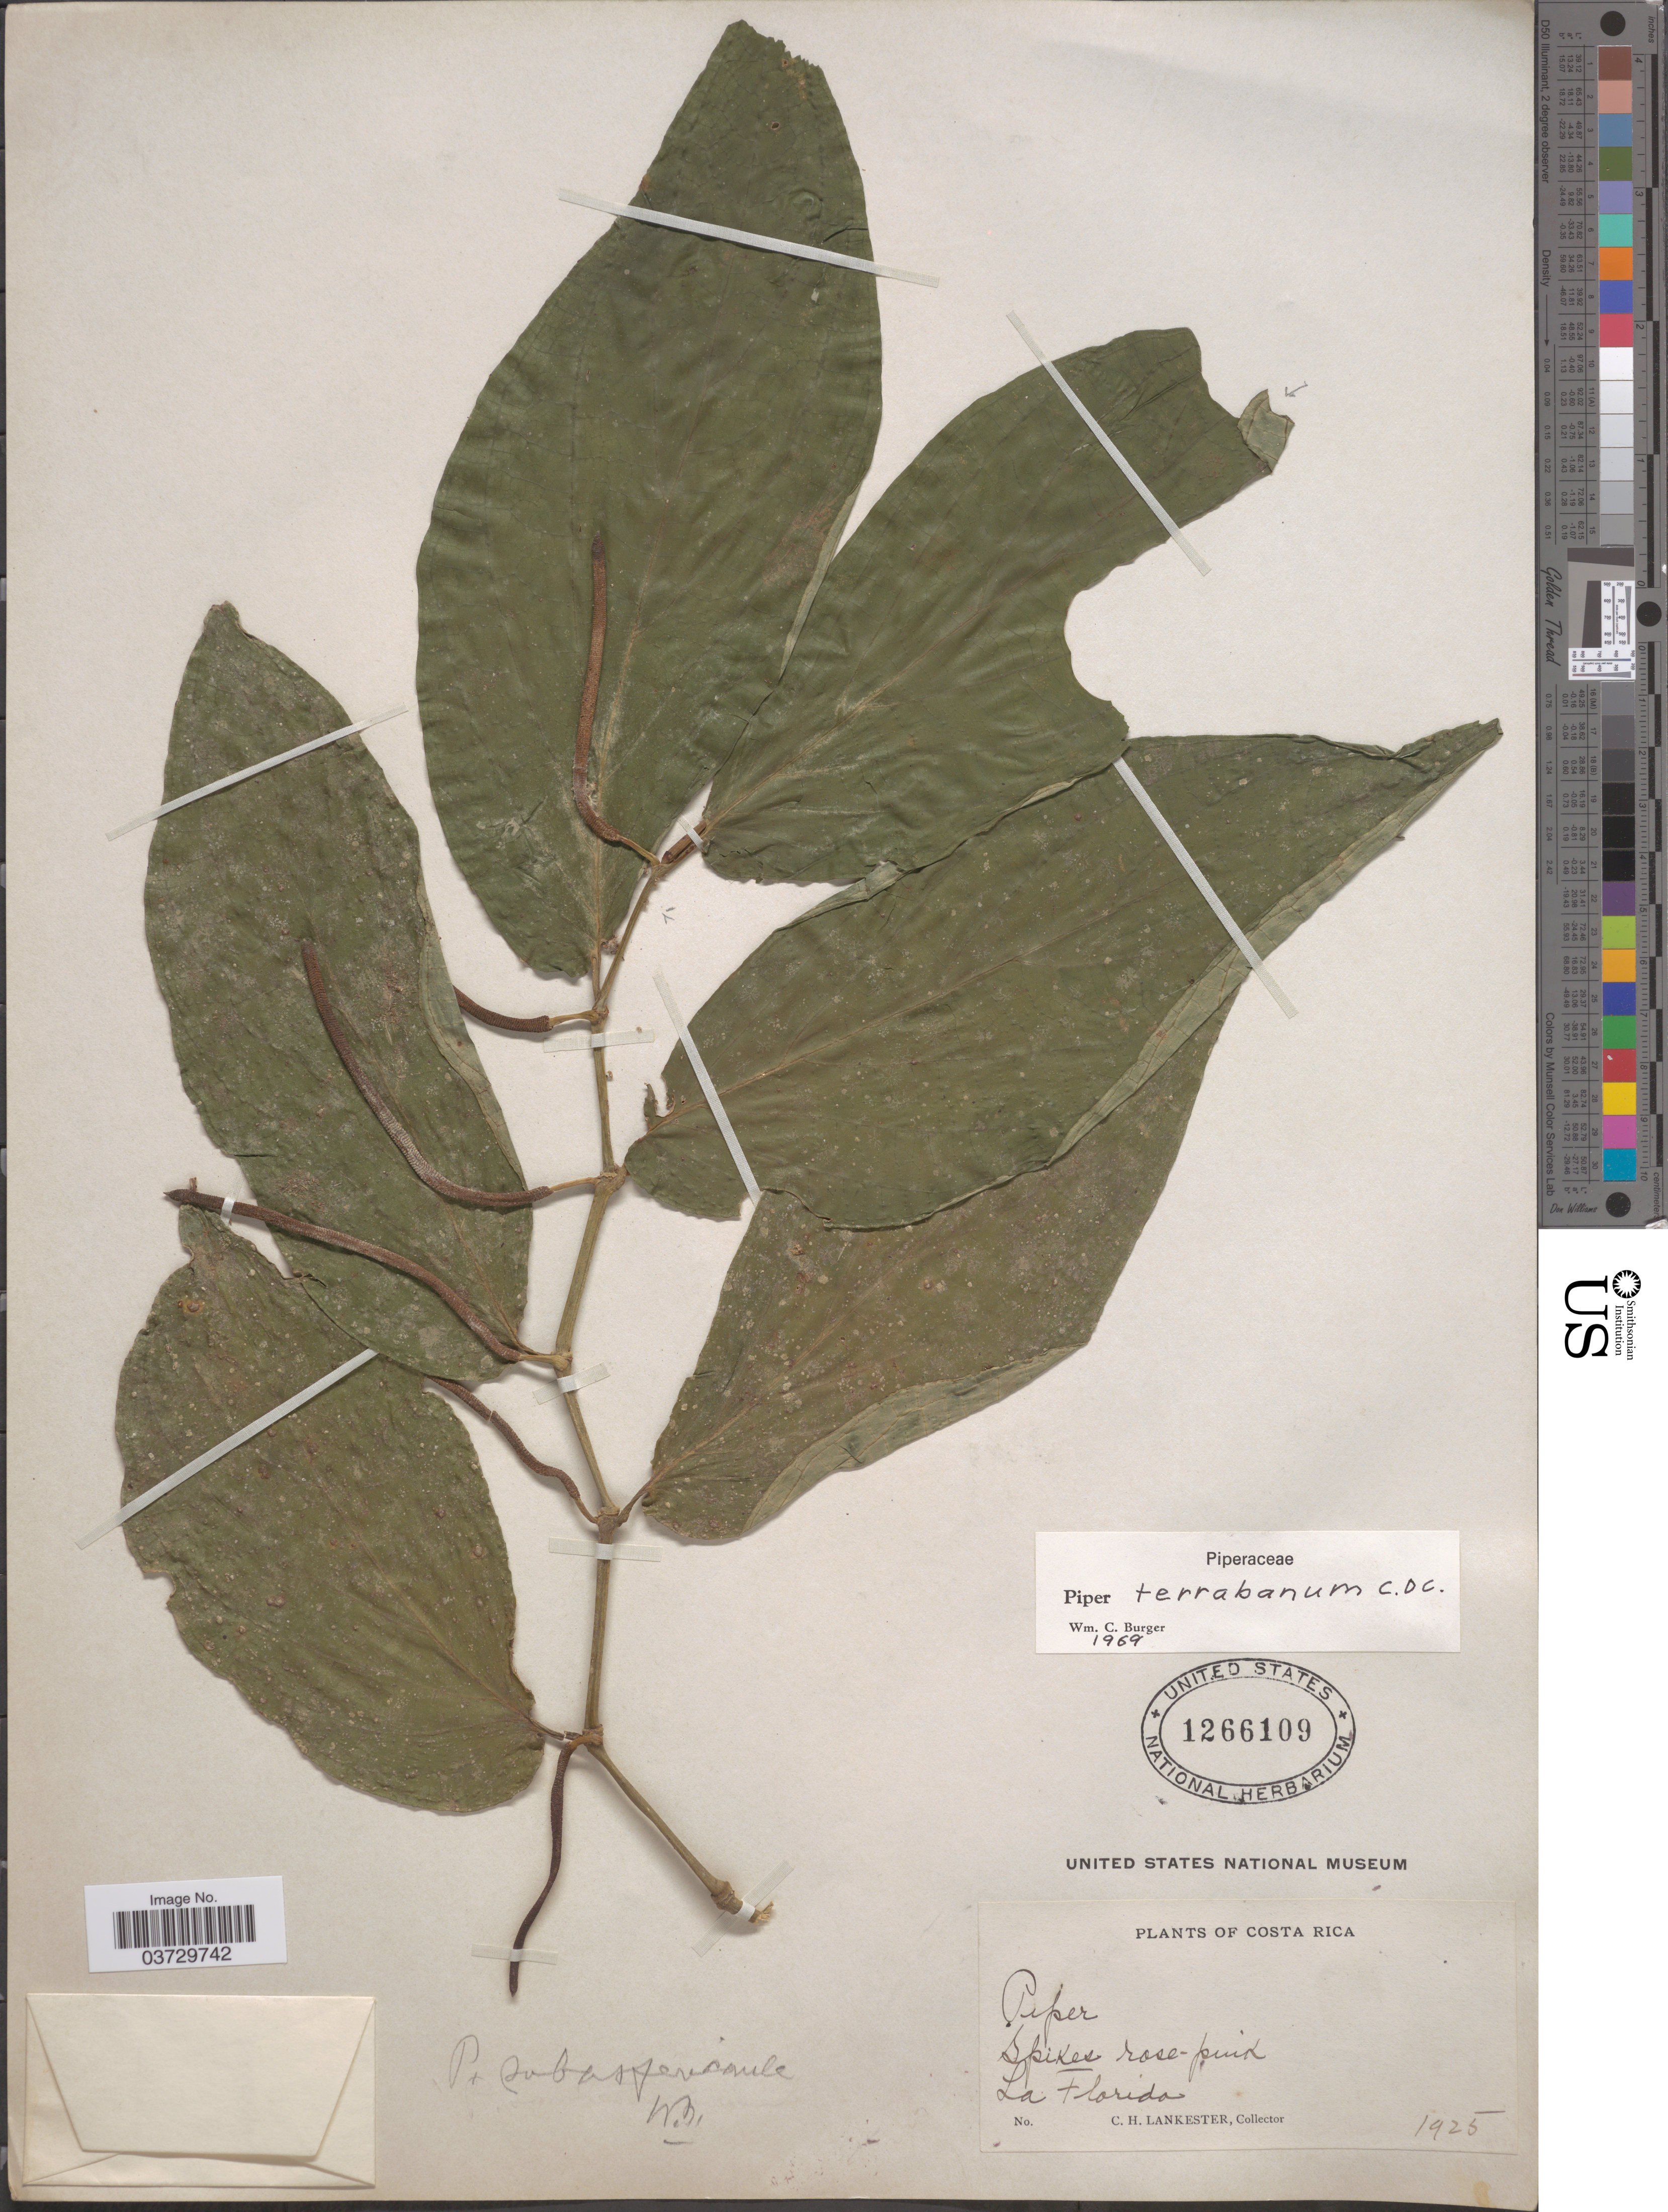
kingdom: Plantae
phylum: Tracheophyta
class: Magnoliopsida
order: Piperales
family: Piperaceae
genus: Piper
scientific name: Piper terrabanum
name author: C. DC.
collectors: C. H. Lankester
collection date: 1925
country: Costa Rica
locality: La Florida.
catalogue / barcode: US 1266109